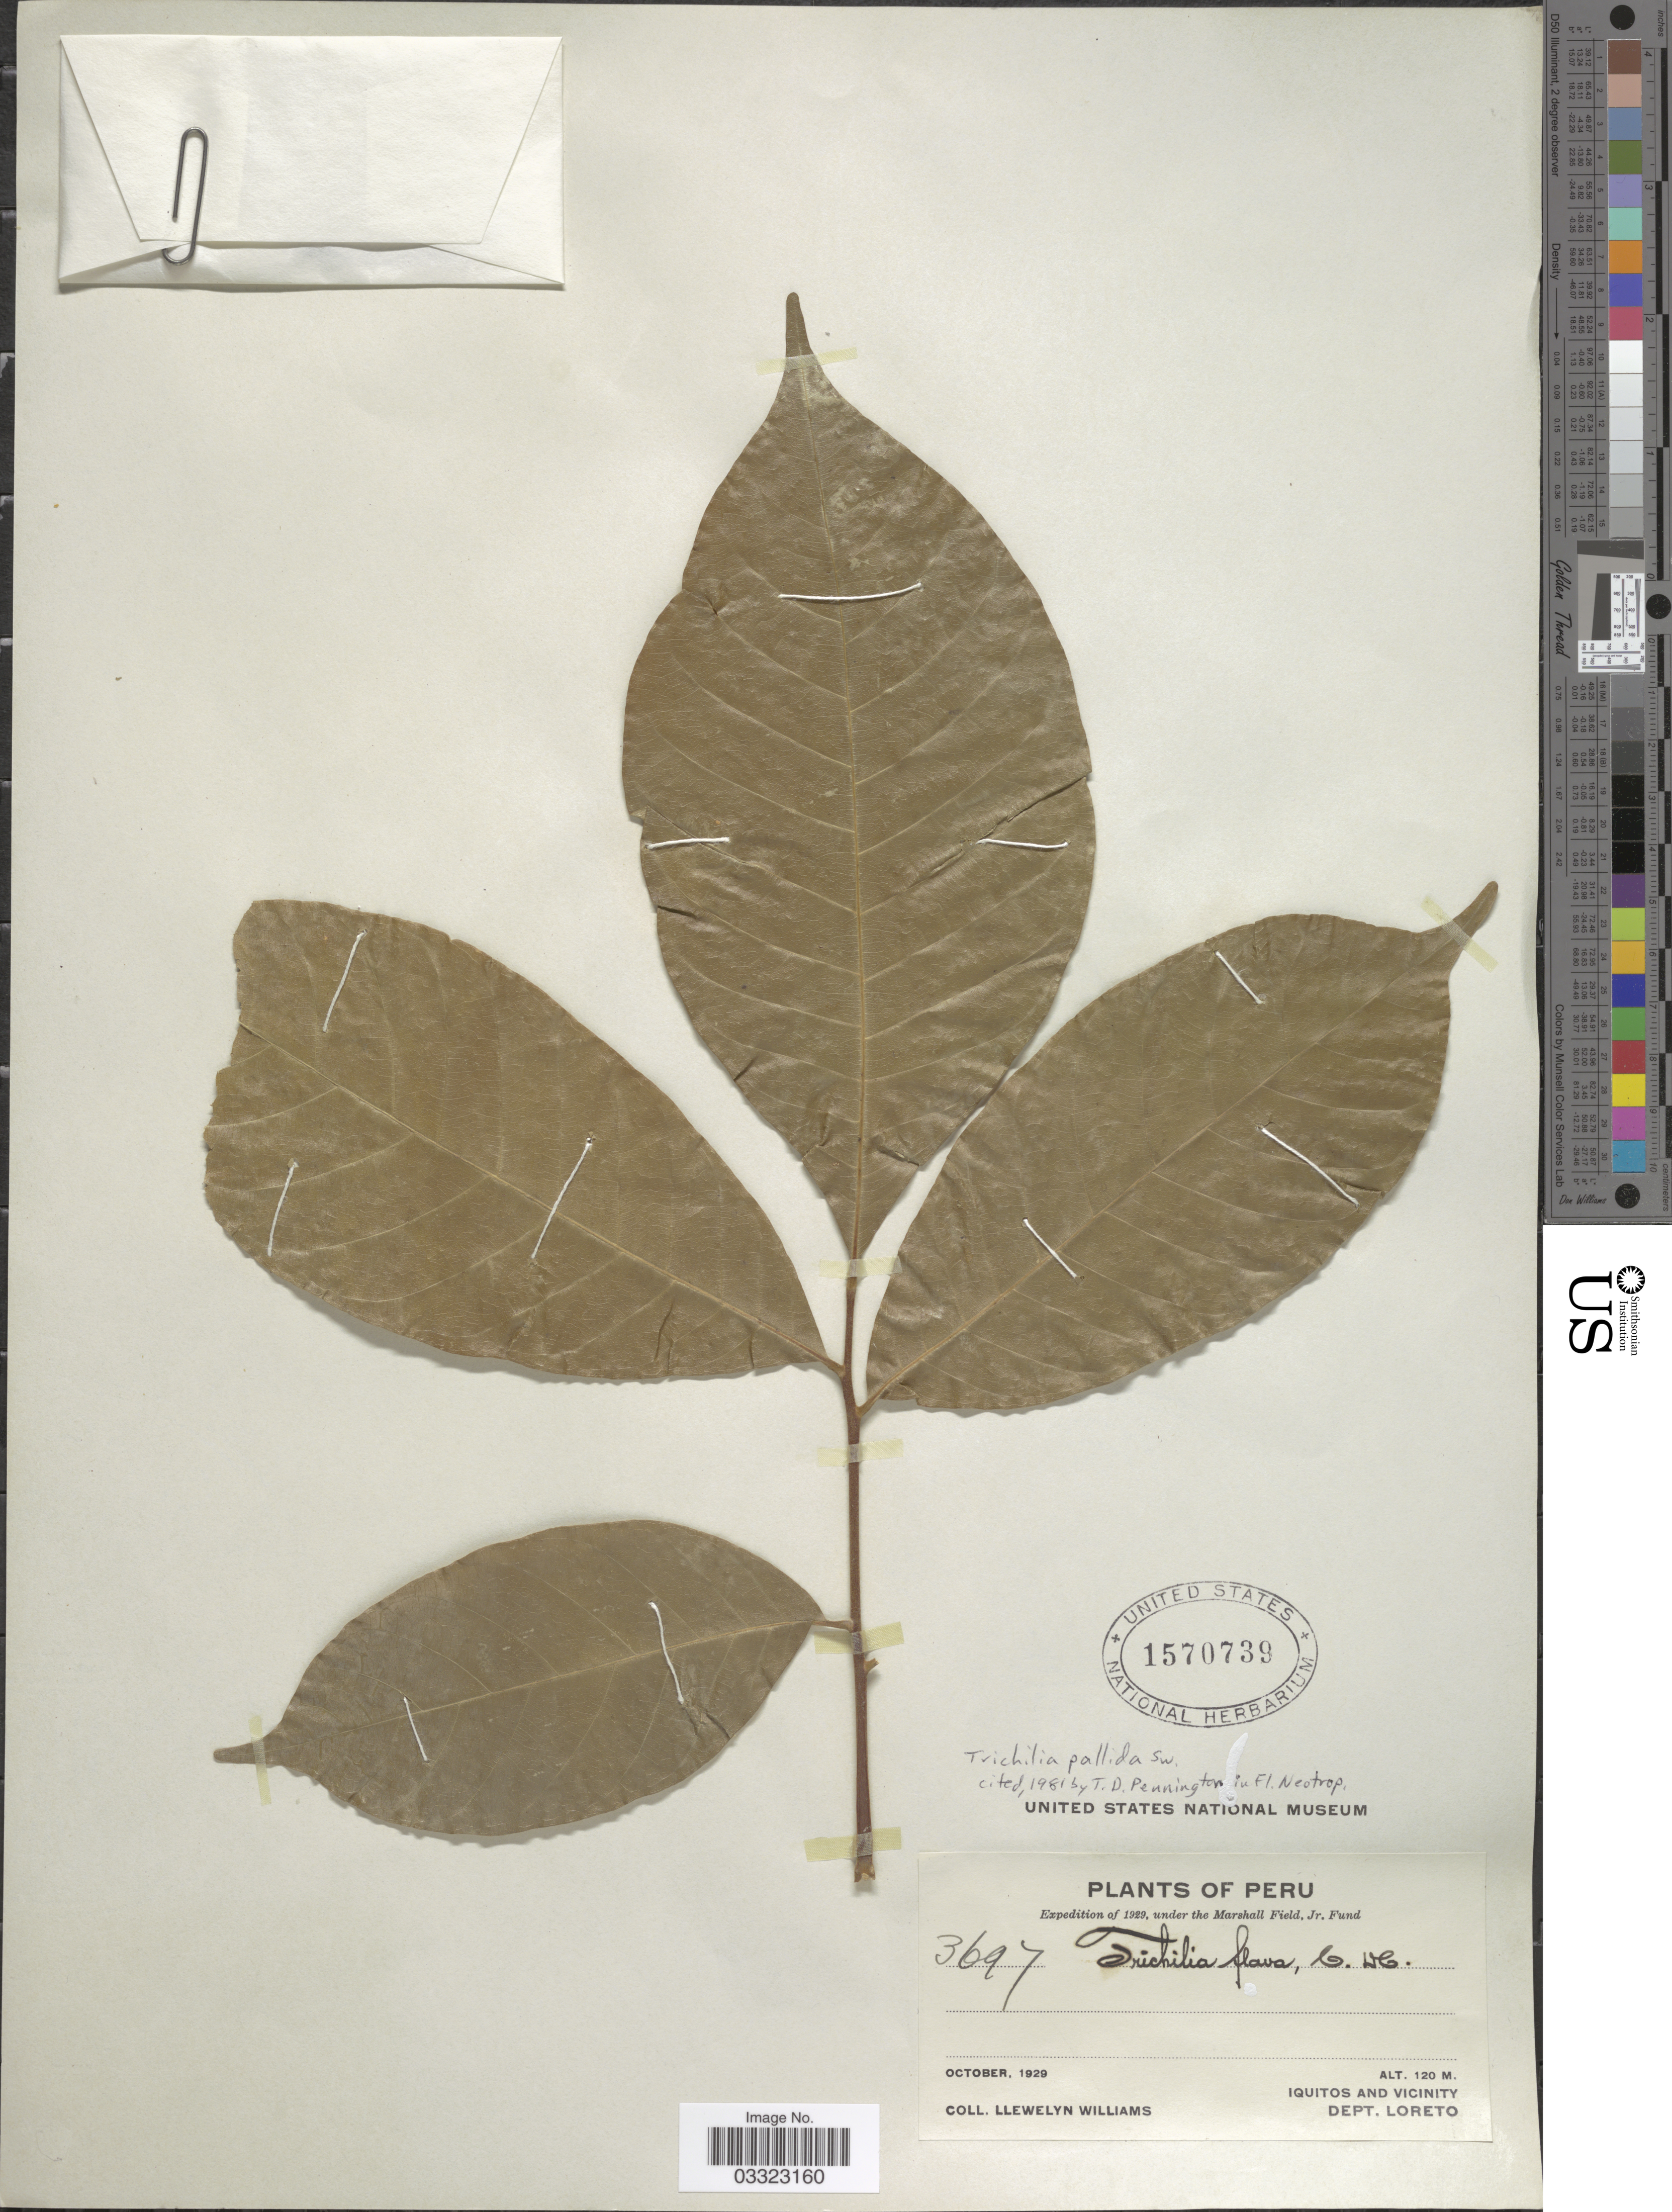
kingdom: Plantae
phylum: Tracheophyta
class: Magnoliopsida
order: Sapindales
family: Meliaceae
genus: Trichilia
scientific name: Trichilia pallida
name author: Sw.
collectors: Ll. Williams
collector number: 3697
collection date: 1929-10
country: Peru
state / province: Loreto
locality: Iquitos and Vicinity. Dept. Loreto.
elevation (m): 120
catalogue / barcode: US 1570739